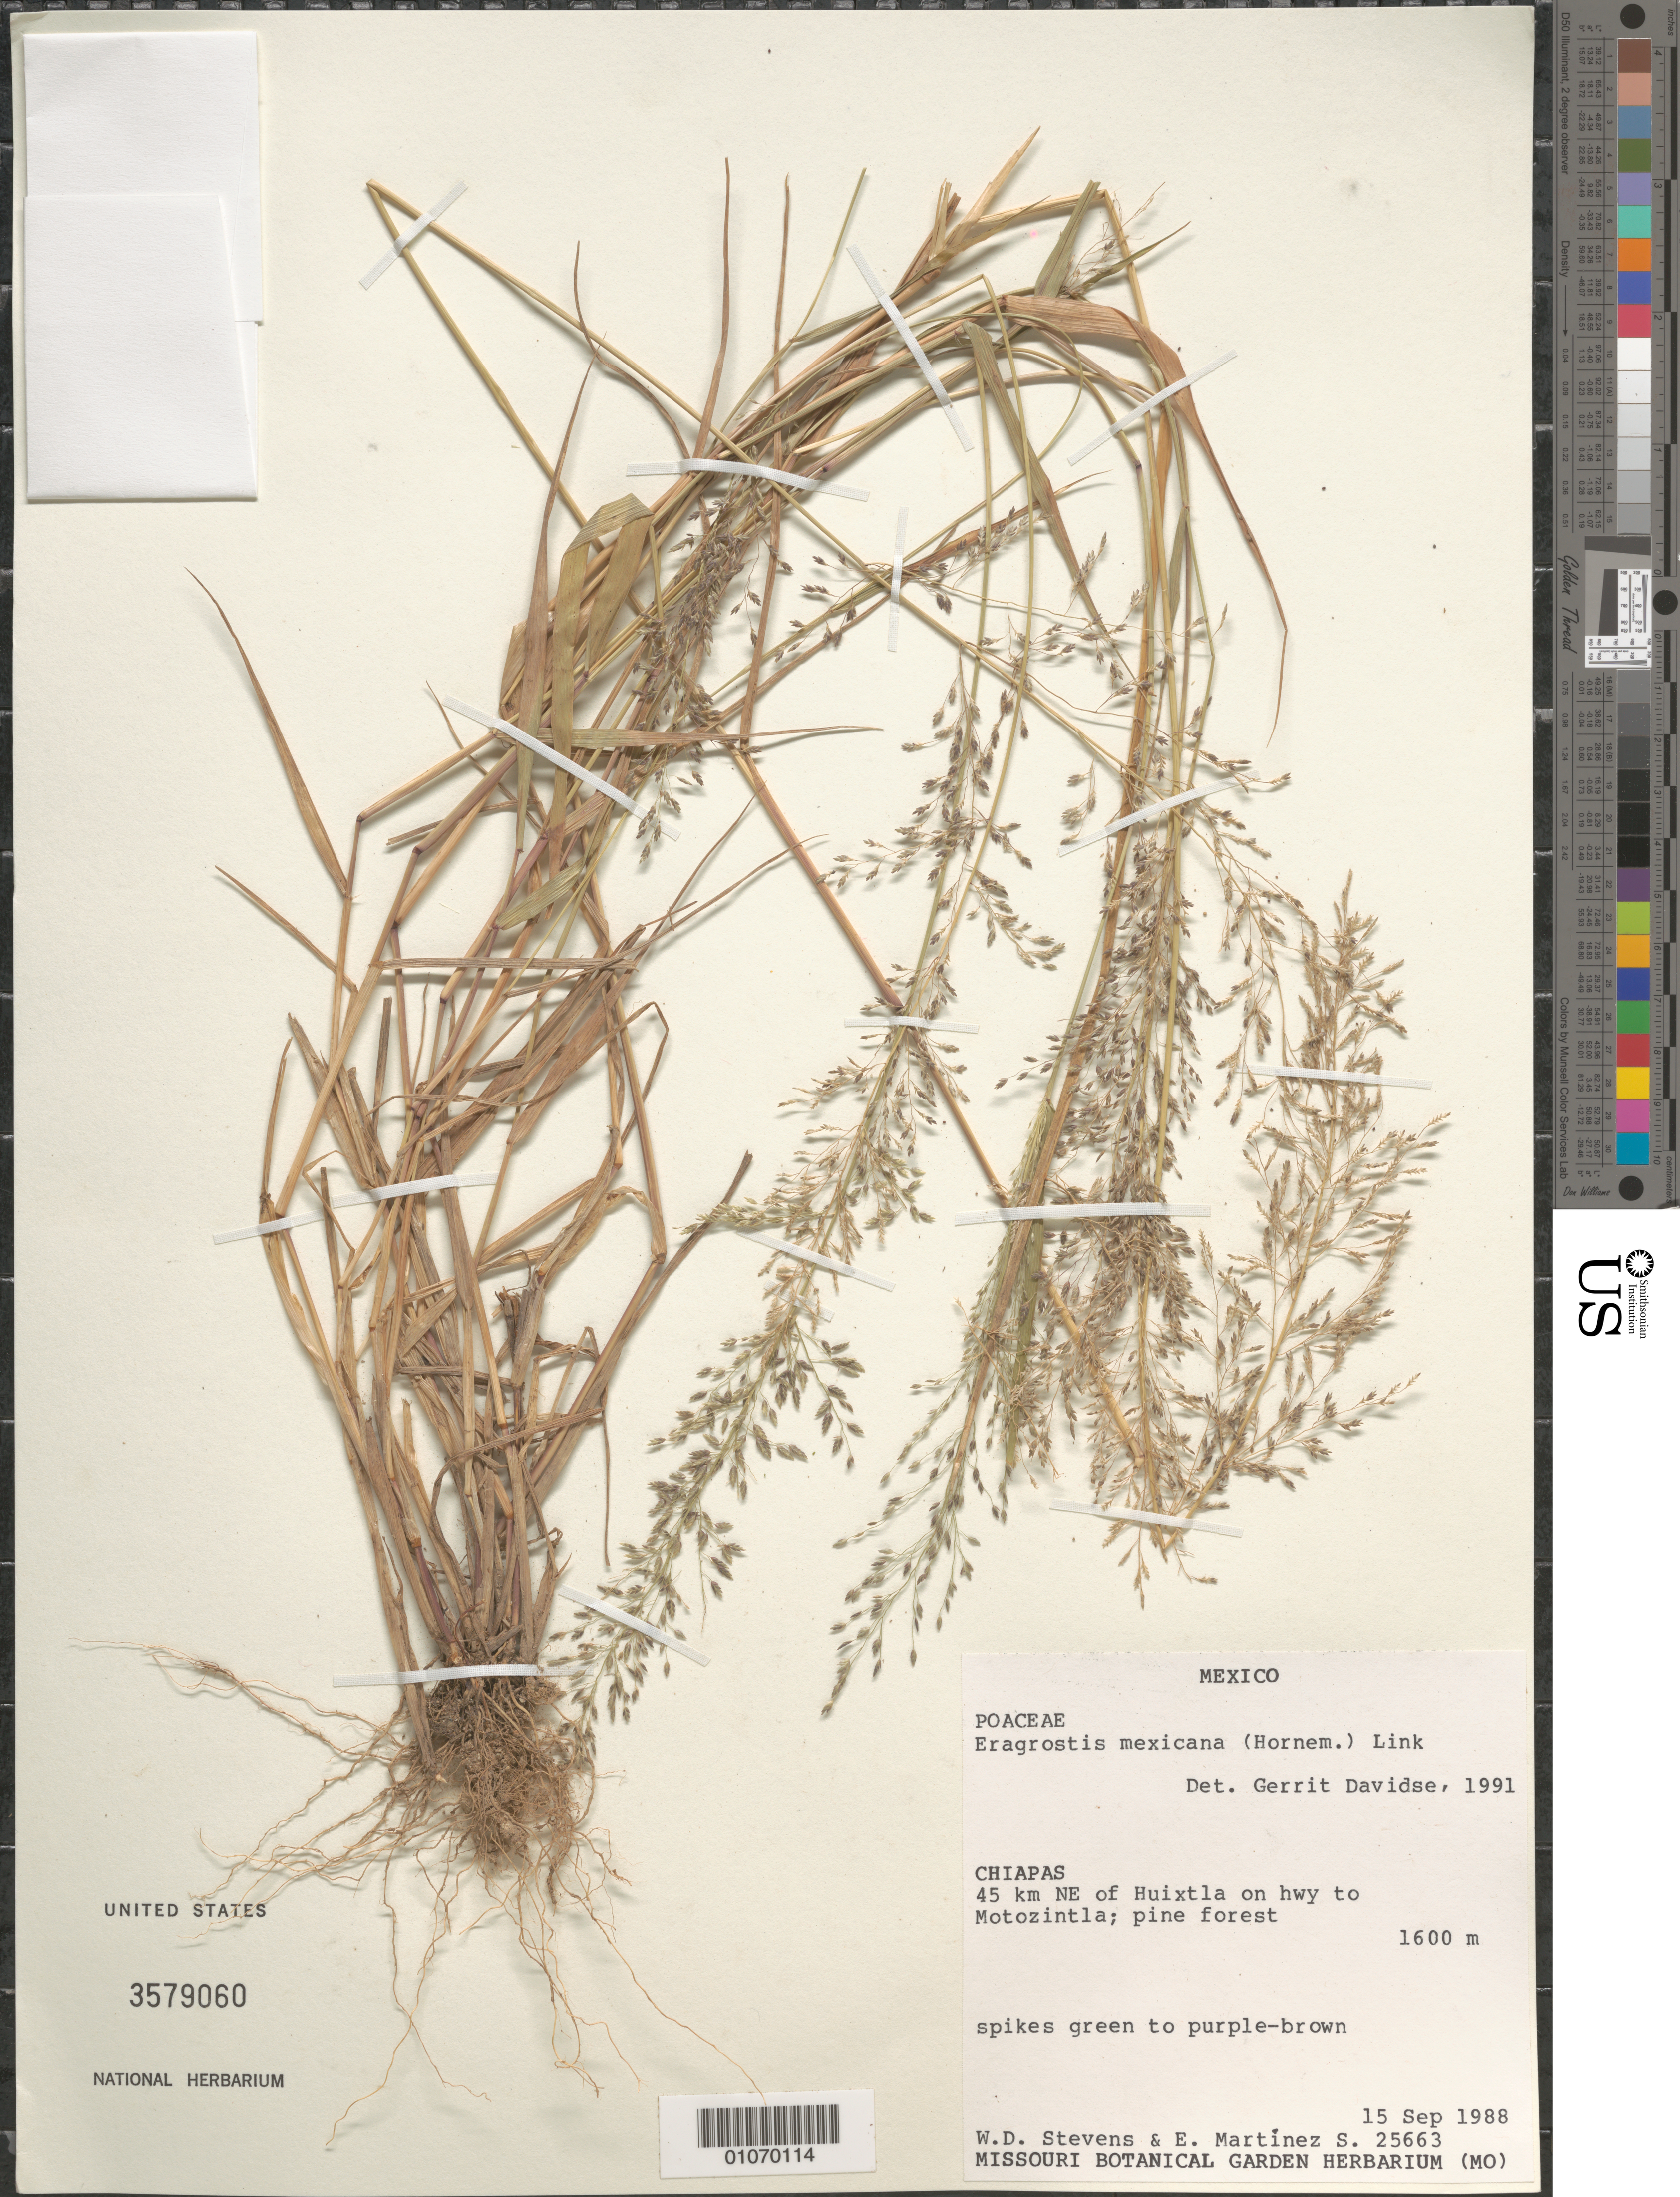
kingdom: Plantae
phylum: Tracheophyta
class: Liliopsida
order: Poales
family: Poaceae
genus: Eragrostis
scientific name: Eragrostis mexicana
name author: (Hornem.) Link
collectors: W. D. Stevens & E. M. Martínez S.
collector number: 25663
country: Mexico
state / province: Chiapas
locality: NE of Huixtla on hwy to Motozintla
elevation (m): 1600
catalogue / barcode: US 3579060